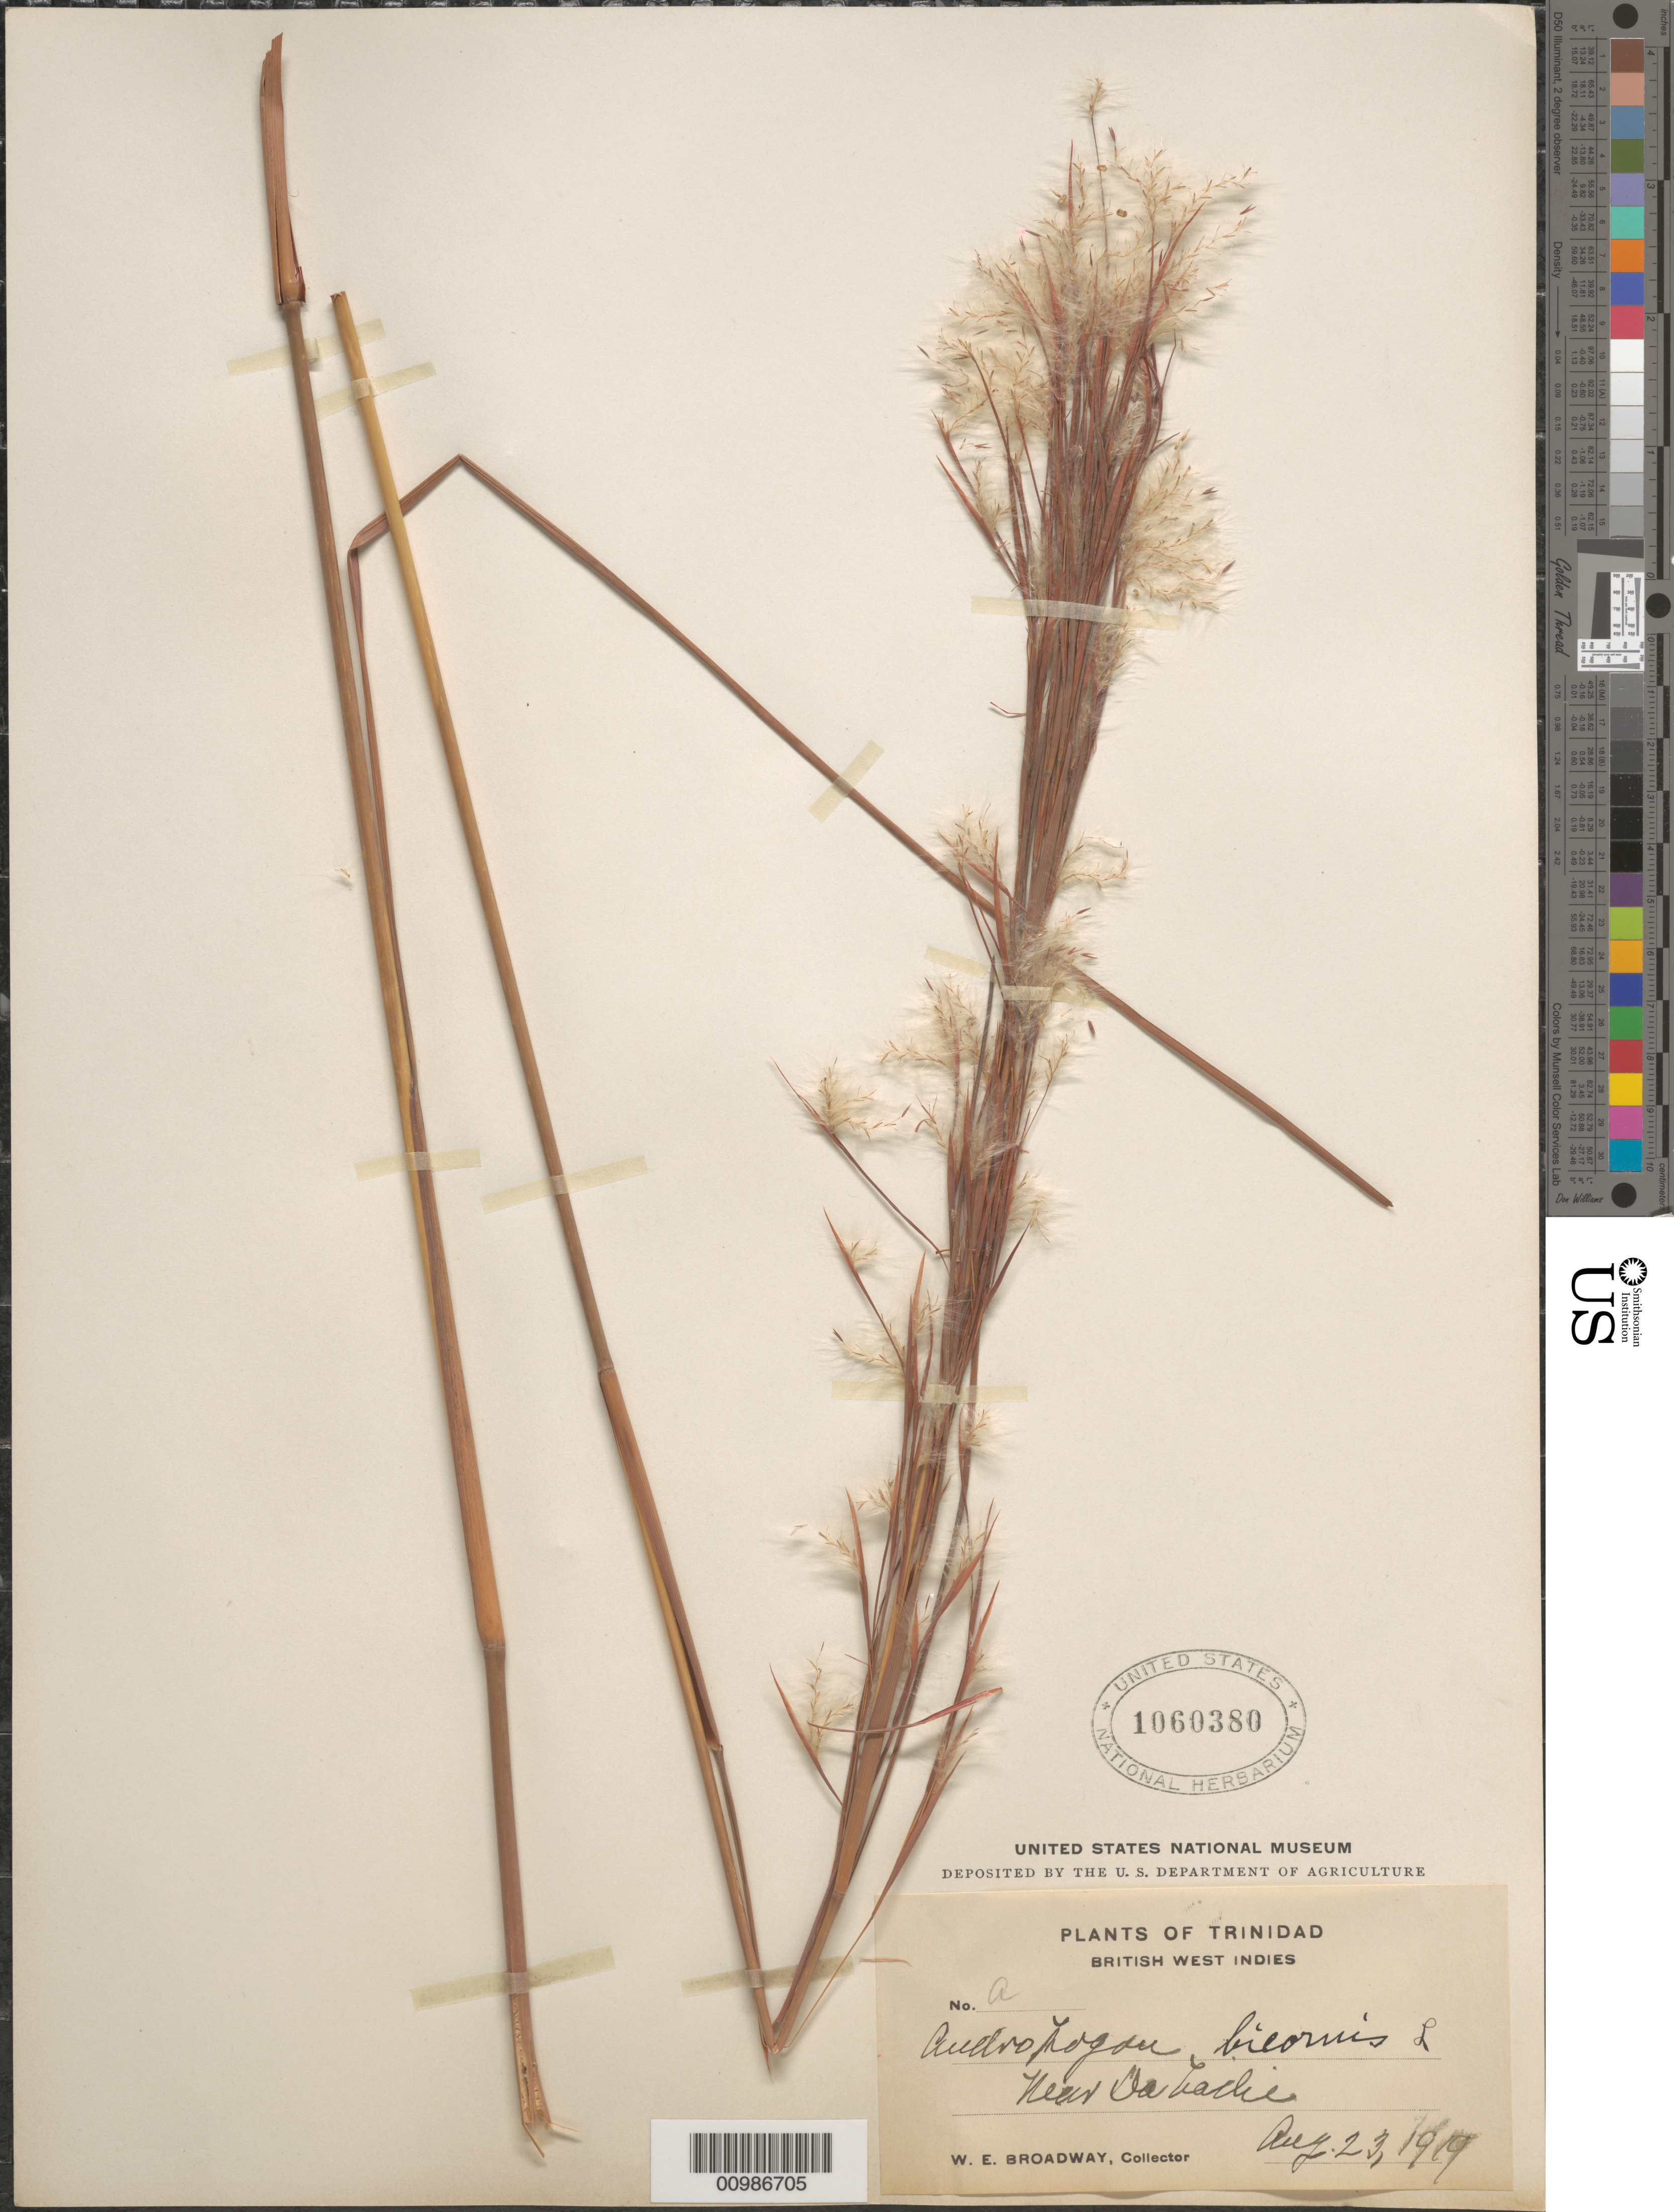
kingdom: Plantae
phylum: Tracheophyta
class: Liliopsida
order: Poales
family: Poaceae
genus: Andropogon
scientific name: Andropogon bicornis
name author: L.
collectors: W. E. Broadway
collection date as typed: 23 Aug 1919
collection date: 1919-08-23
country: Trinidad and Tobago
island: Trinidad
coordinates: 0 N, 0 E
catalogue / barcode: US 1060380